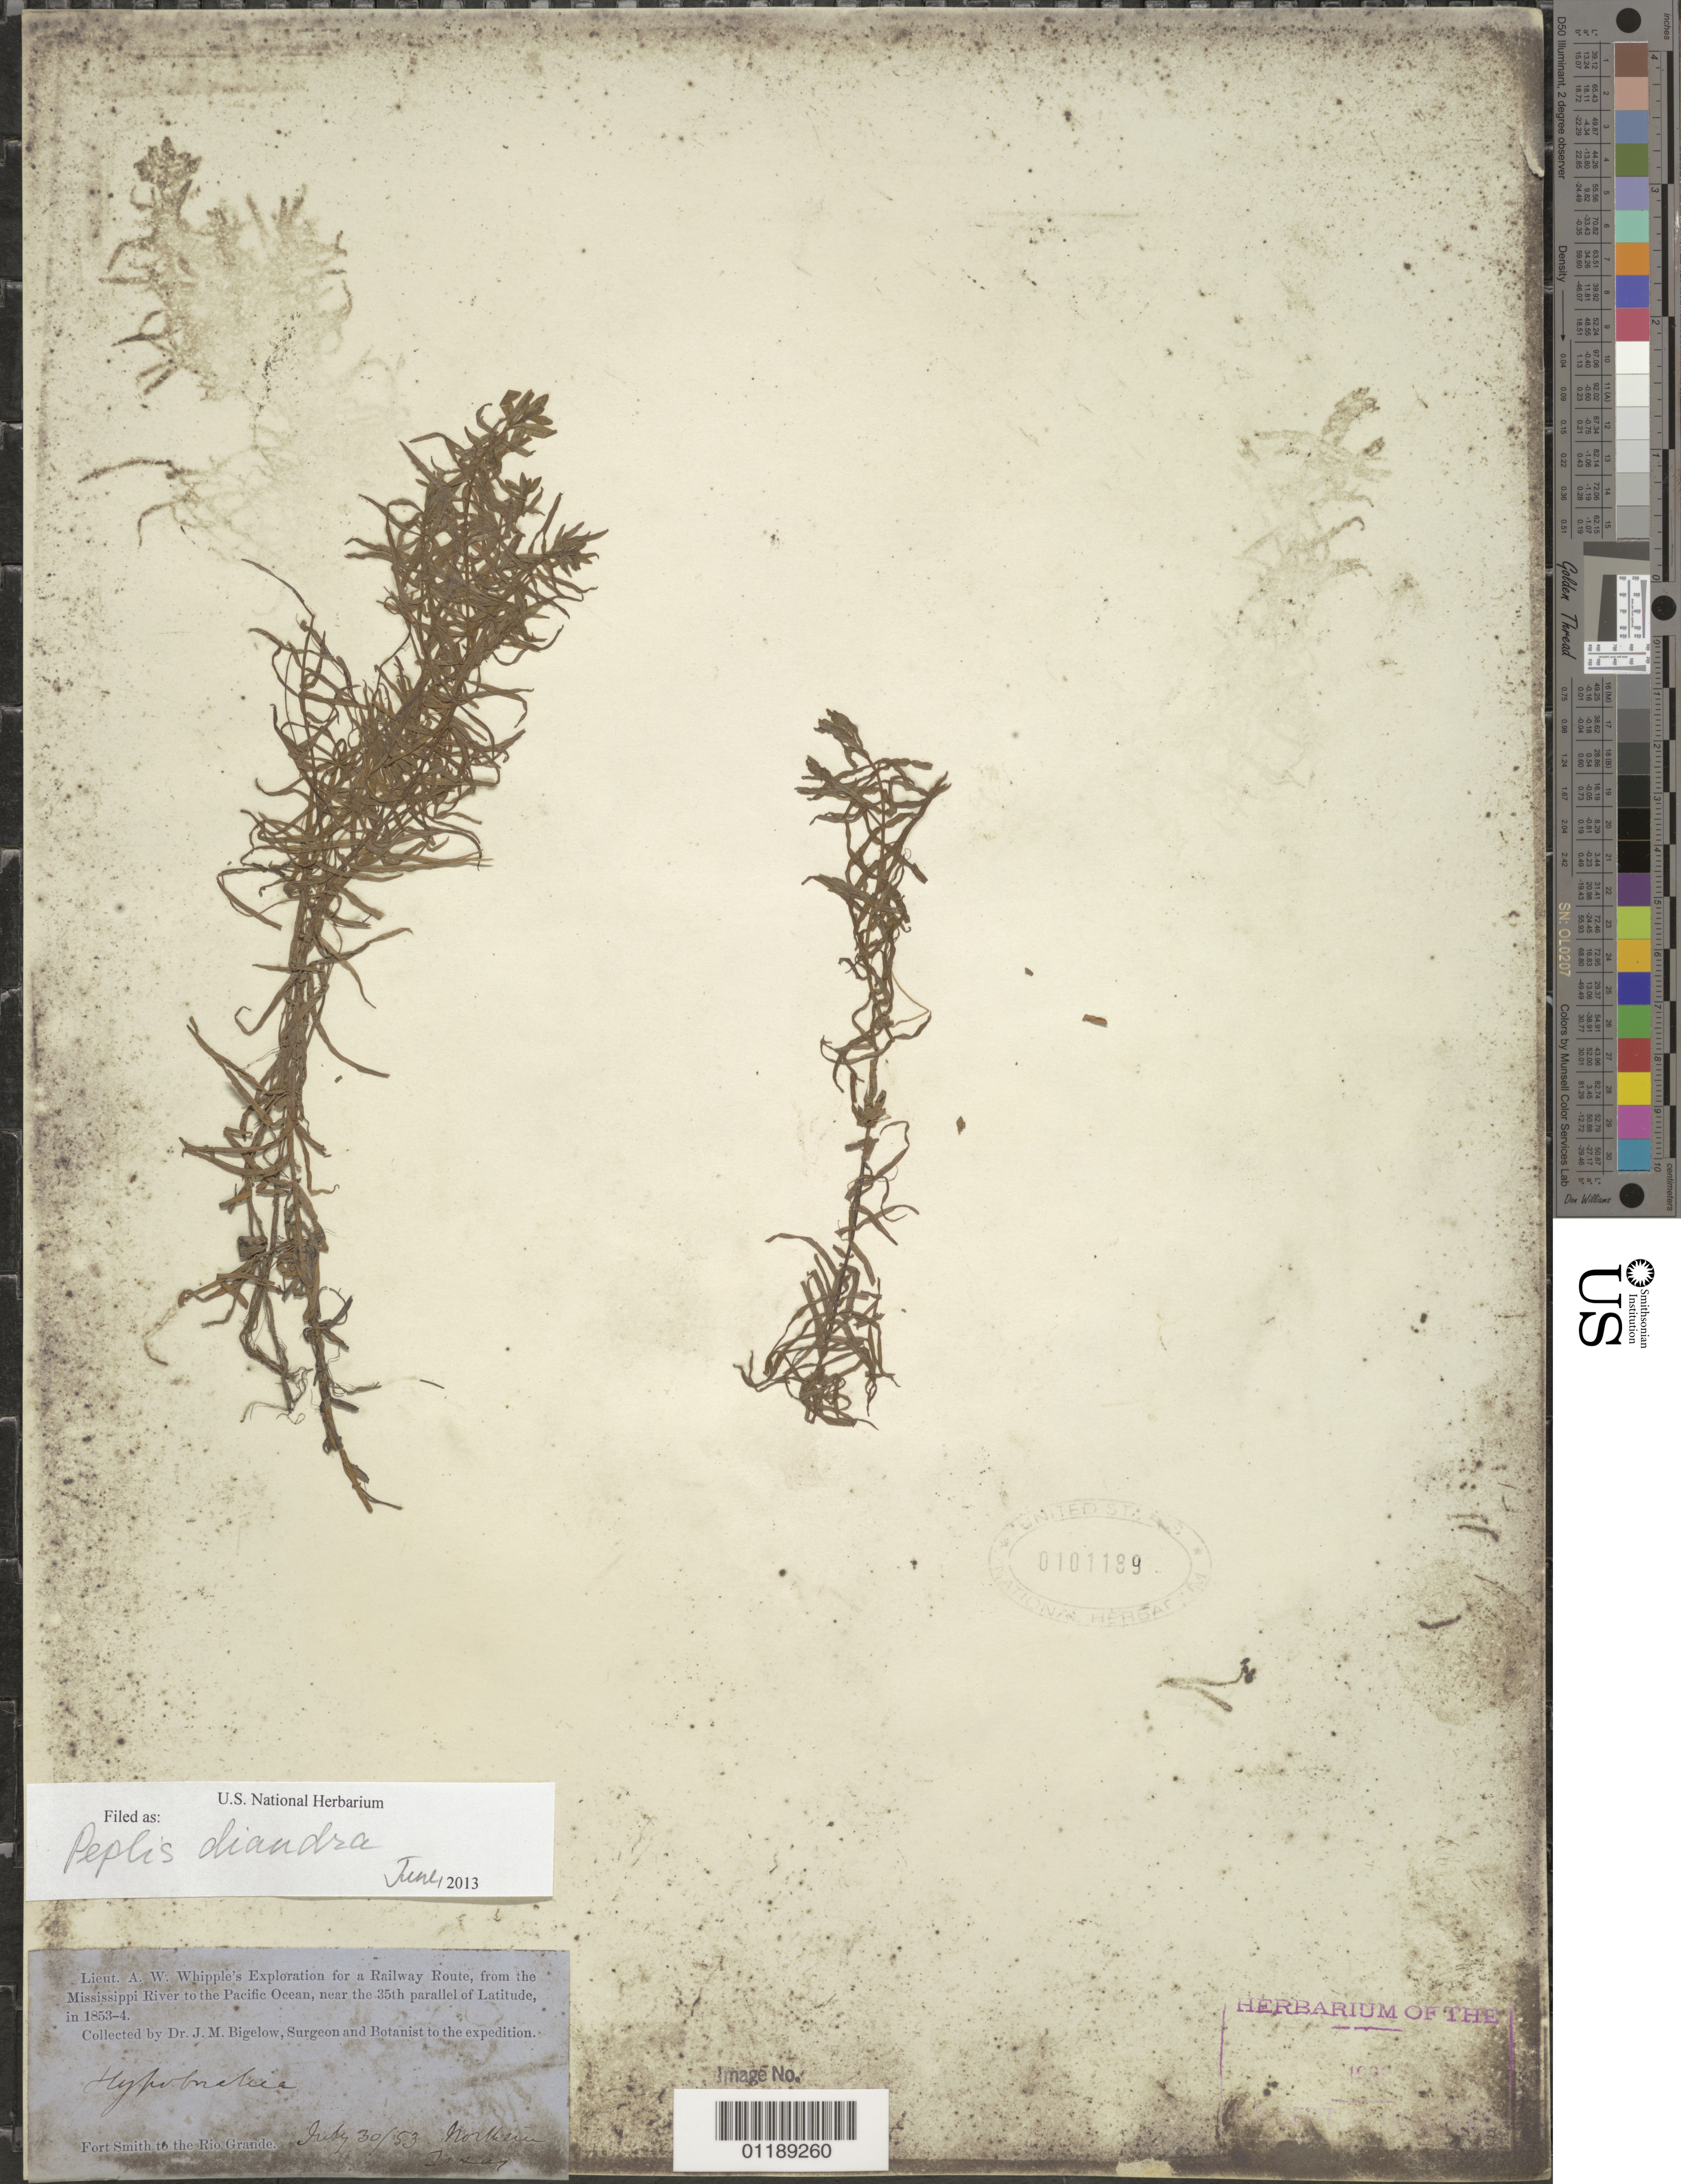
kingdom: Plantae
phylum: Tracheophyta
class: Magnoliopsida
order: Myrtales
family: Lythraceae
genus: Didiplis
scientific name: Didiplis diandra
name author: (Nutt. ex DC.) Alph. Wood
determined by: Strong, Mark T., (BOT), Smithsonian Institution - National Museum of Natural History (UNITED STATES)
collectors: J. M. Bigelow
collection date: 1853-07-30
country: United States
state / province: Texas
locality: Fort Smith to the Rio Grande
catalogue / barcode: US 101189